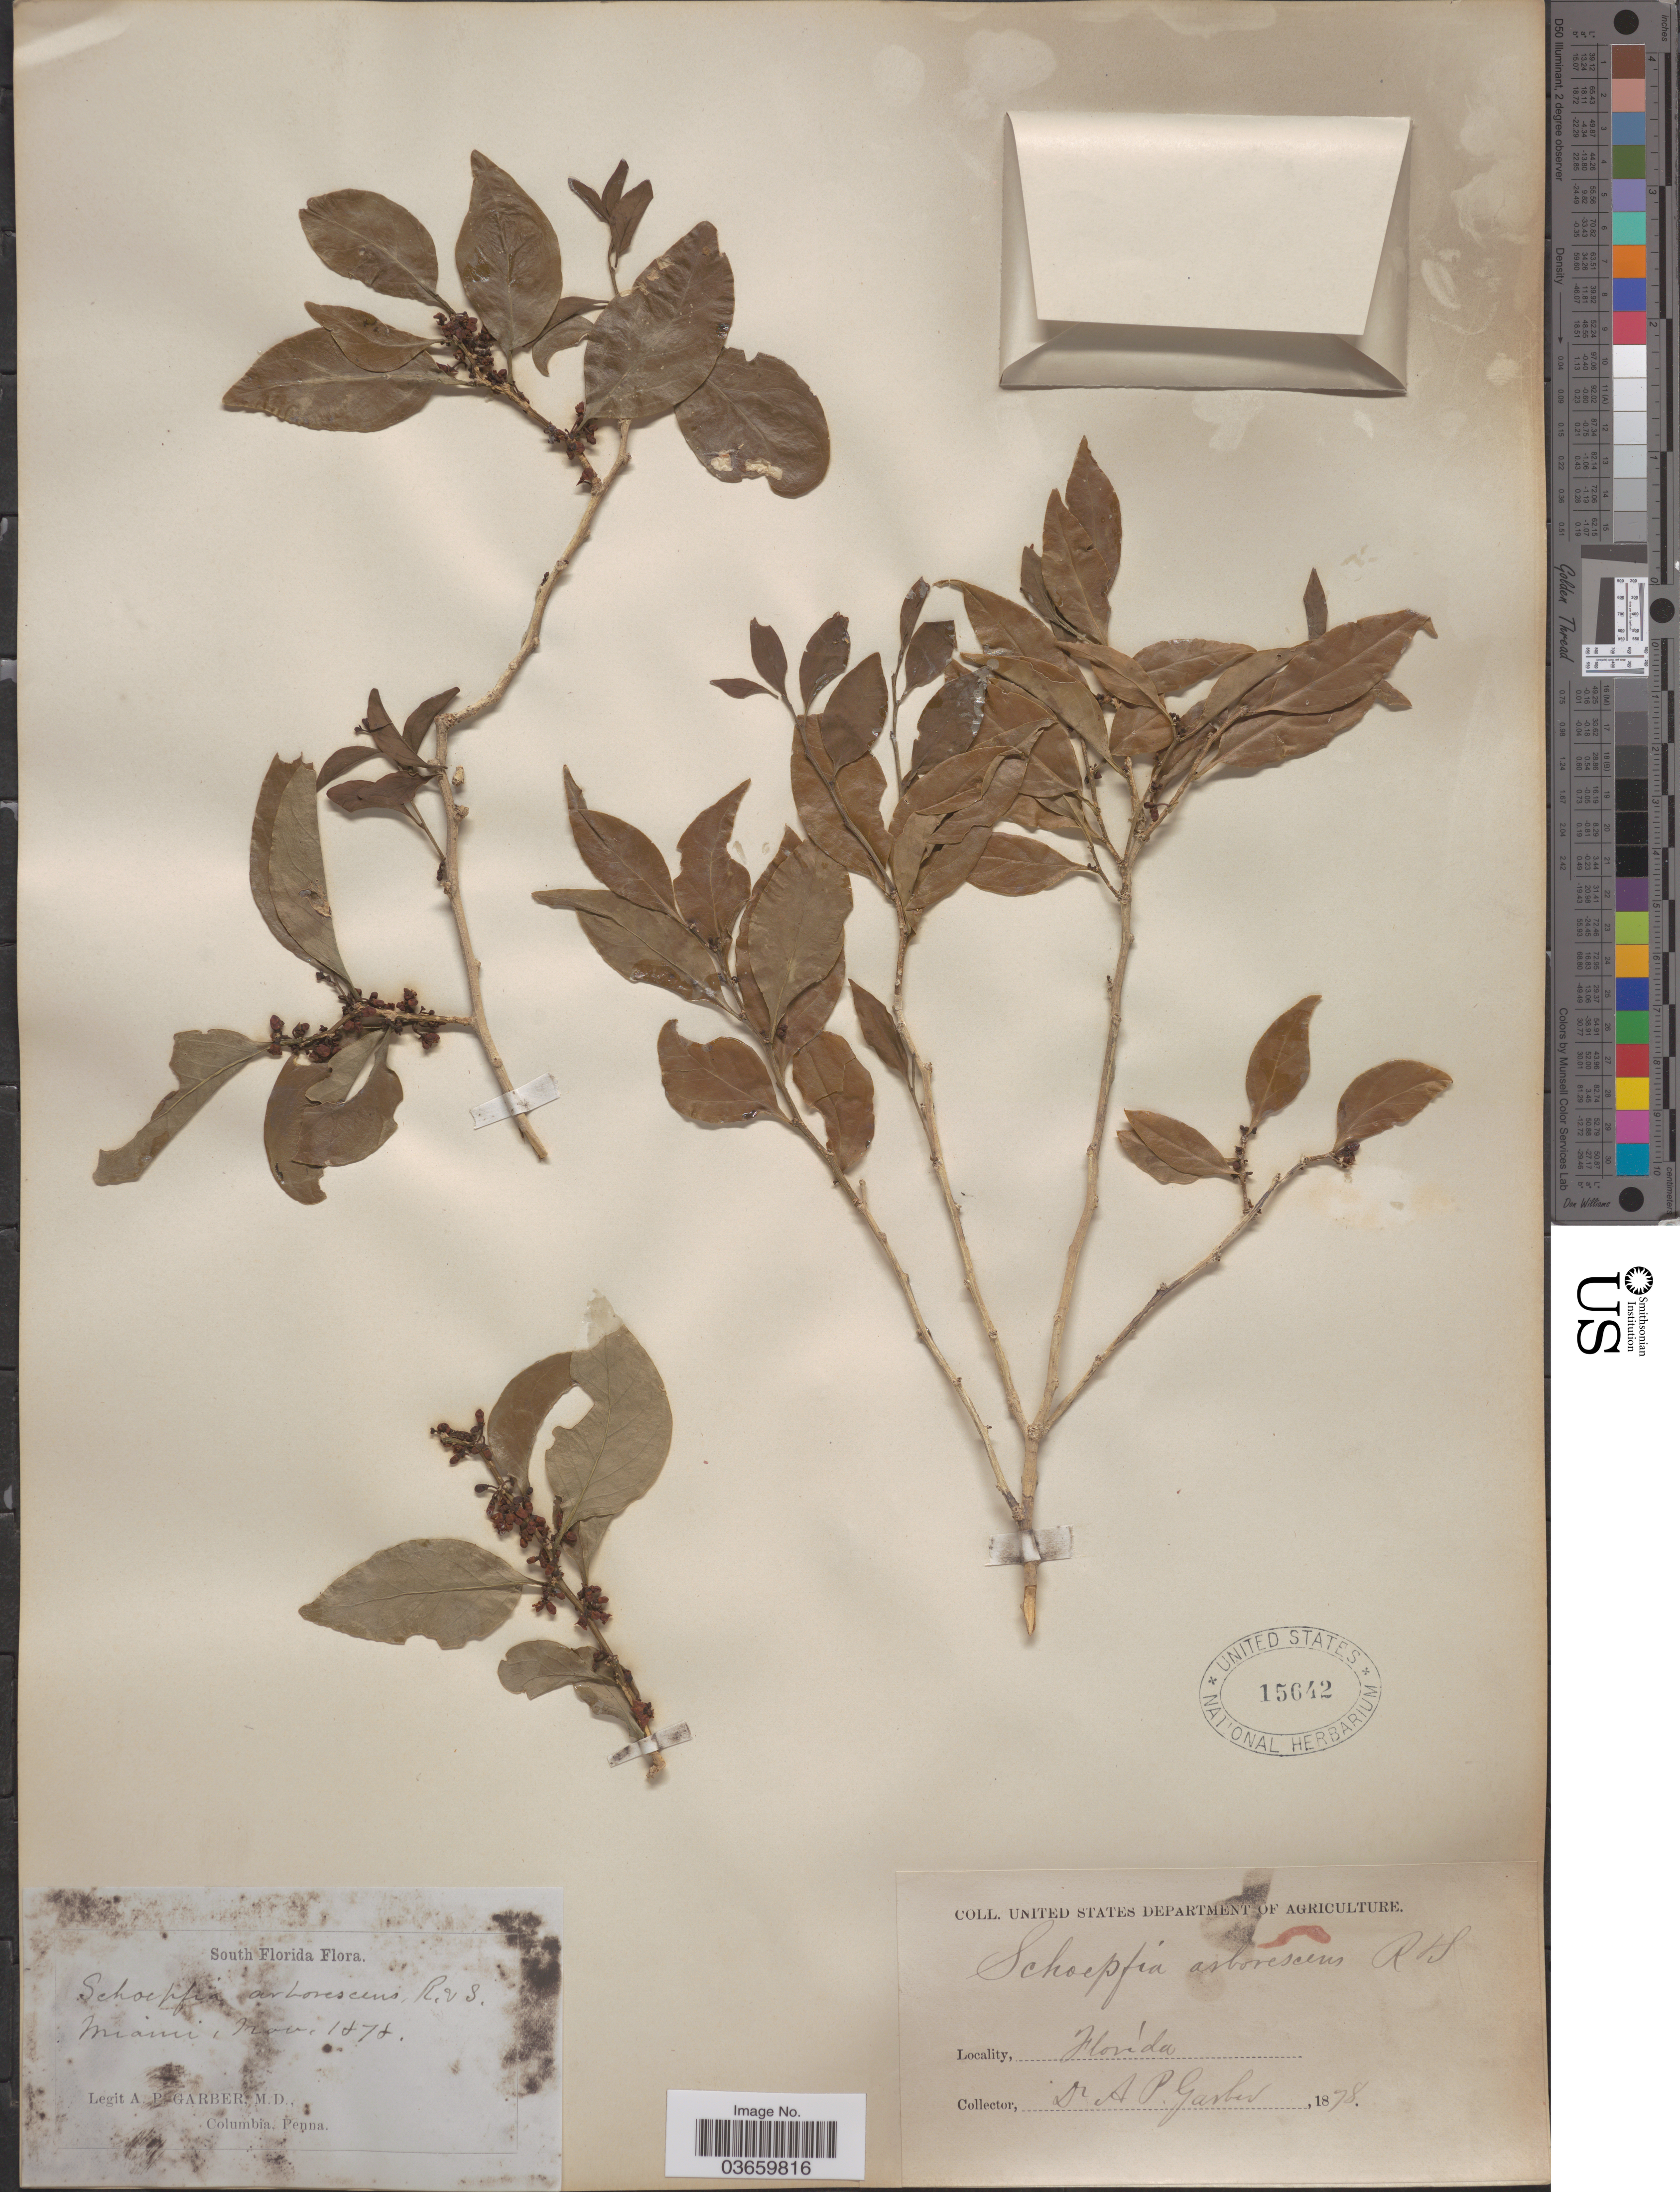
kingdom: Plantae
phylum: Tracheophyta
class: Magnoliopsida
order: Santalales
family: Schoepfiaceae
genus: Schoepfia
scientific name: Schoepfia chrysophylloides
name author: (A. Rich.) Planch.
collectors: A. P. Garber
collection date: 1878-11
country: United States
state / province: Florida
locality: South Florida. Miami.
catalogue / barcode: US 15642